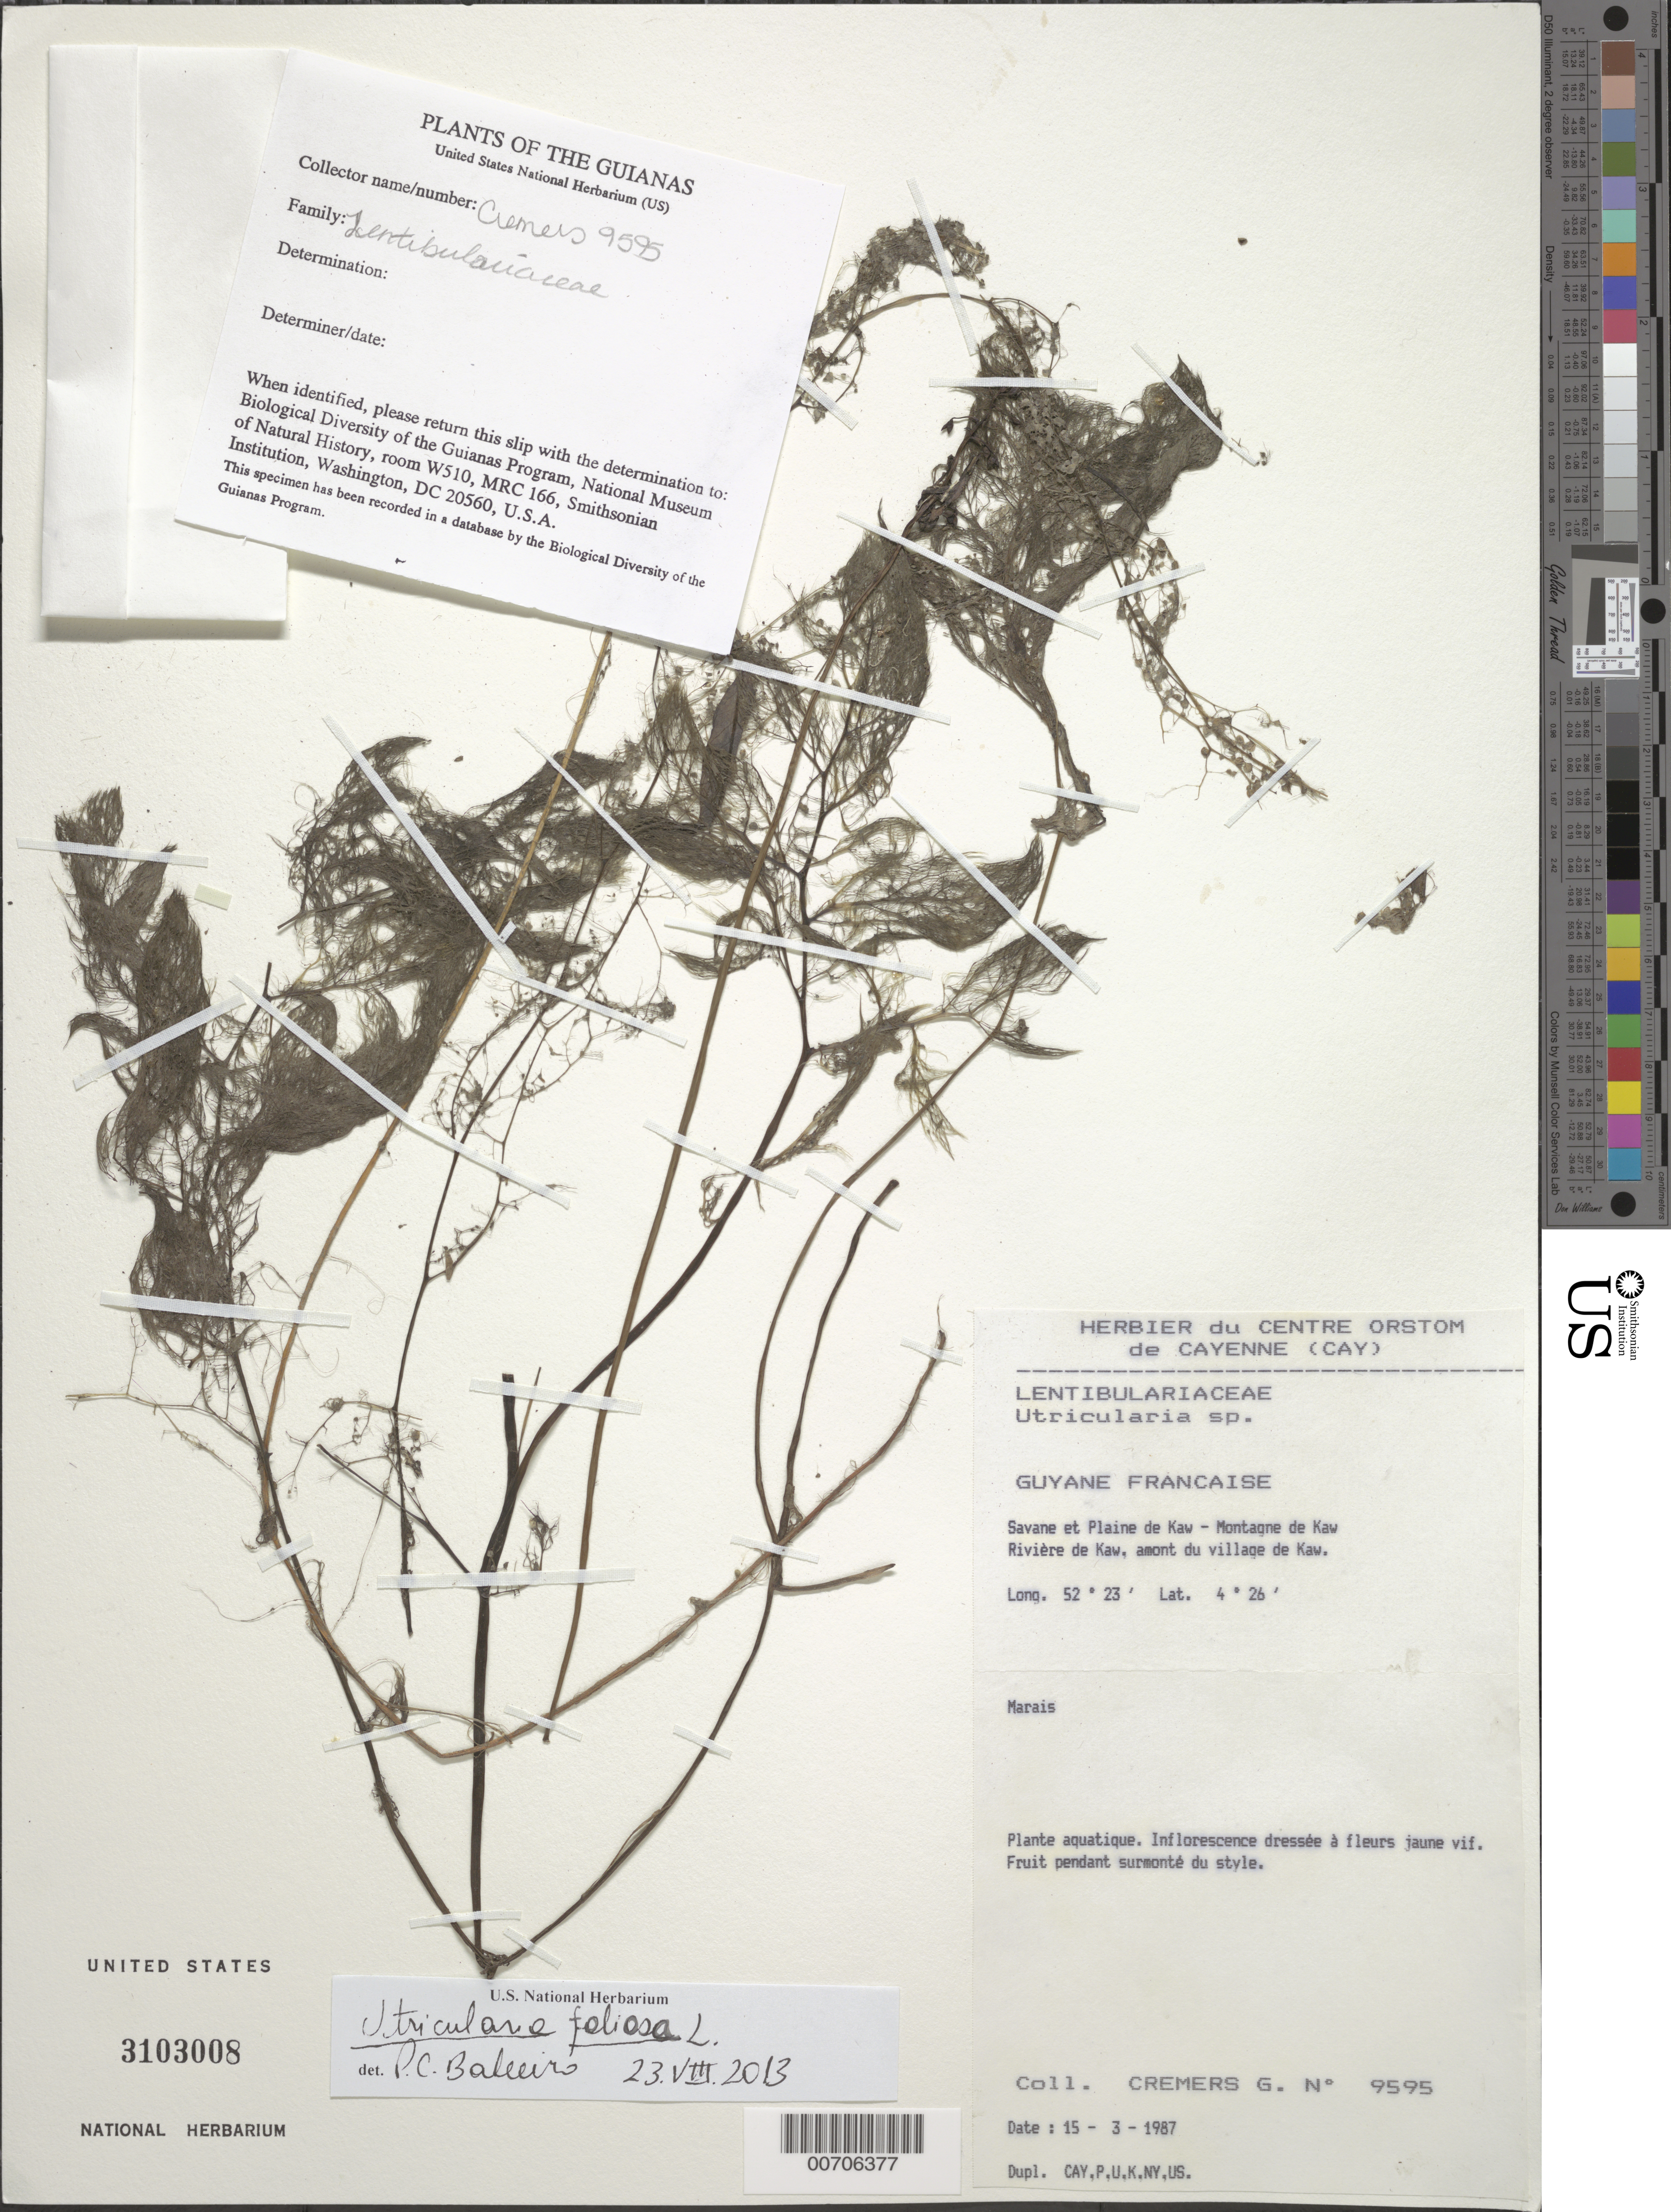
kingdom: Plantae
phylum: Tracheophyta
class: Magnoliopsida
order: Lamiales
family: Lentibulariaceae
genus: Utricularia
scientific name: Utricularia foliosa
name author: L.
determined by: Baleeiro, P. C.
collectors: G. Cremers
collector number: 9595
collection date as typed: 15-Mar-87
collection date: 1987-03-15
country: French Guiana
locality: Montagne de Kaw, Rivière de Kaw. amont du village de Kaw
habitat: Rivière de Kaw, amont du village de Kaw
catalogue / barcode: US 3103008